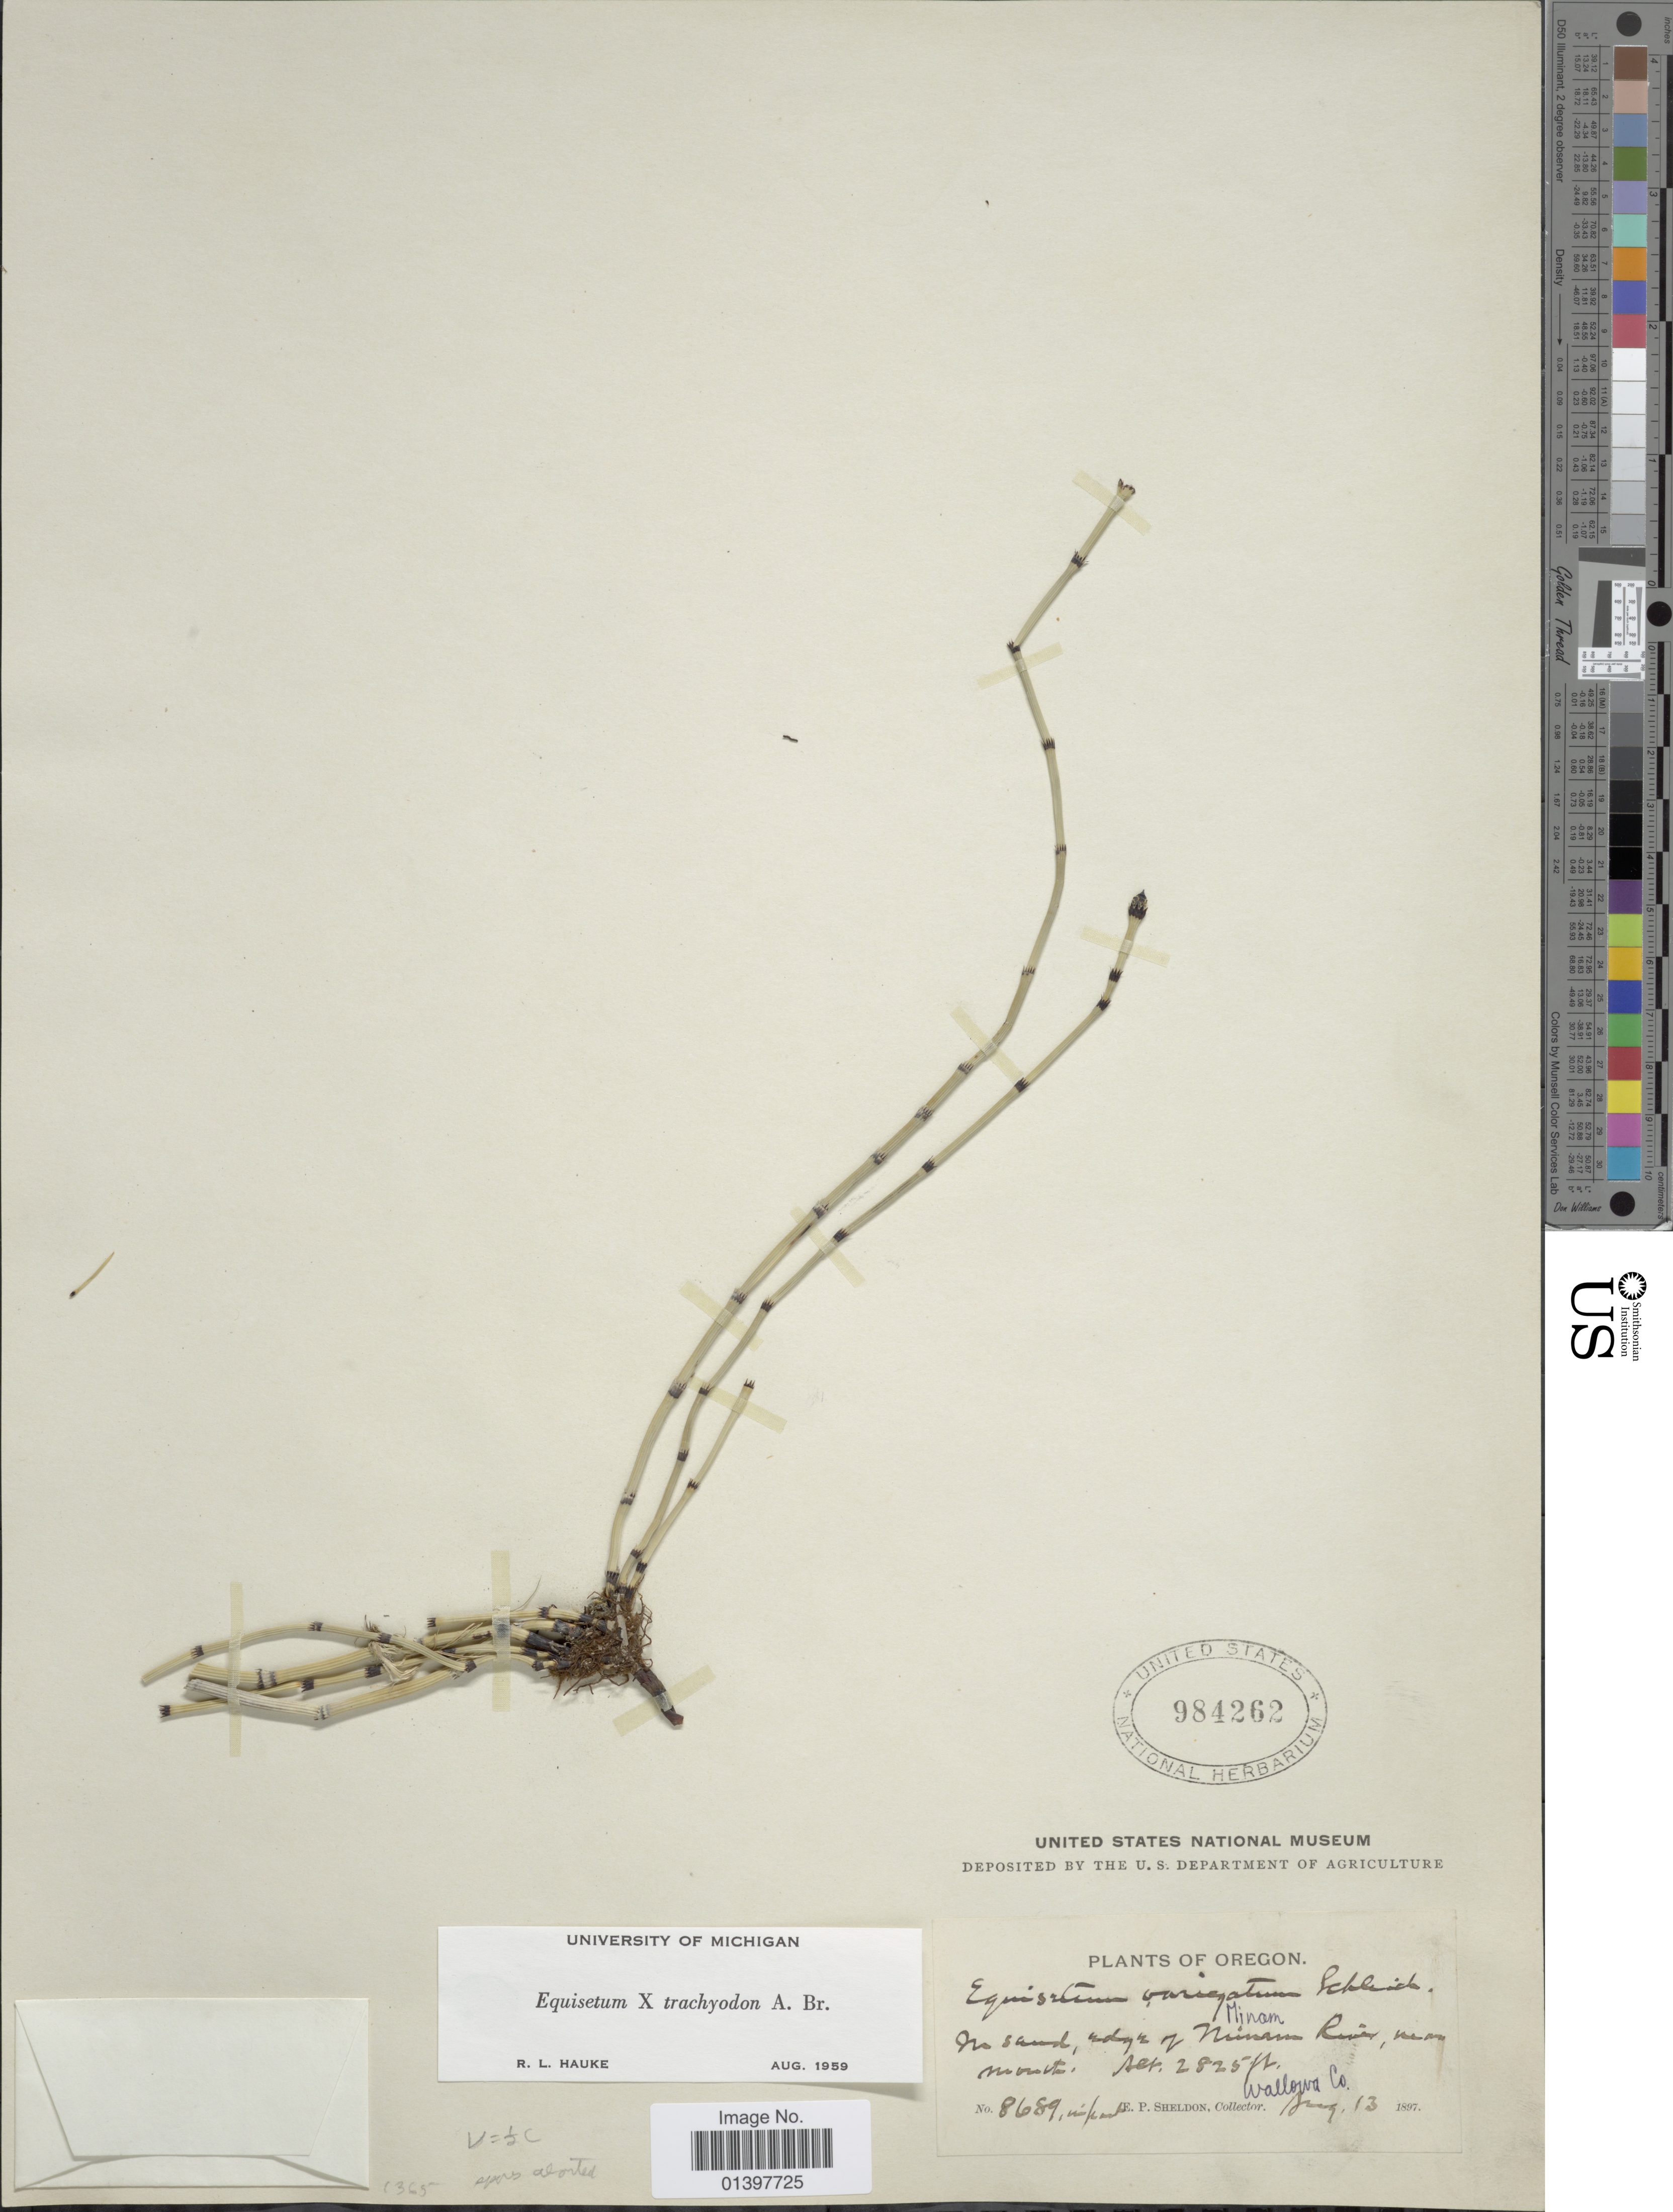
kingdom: Plantae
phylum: Tracheophyta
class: Polypodiopsida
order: Equisetales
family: Equisetaceae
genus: Equisetum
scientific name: Equisetum x trachyodon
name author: A. Braun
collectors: E. P. Sheldon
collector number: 8689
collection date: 1897-08-13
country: United States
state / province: Oregon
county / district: Wallowa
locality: On sand, edge of Minam River, near mouth. Wallowa Co.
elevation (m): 861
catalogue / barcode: US 984262